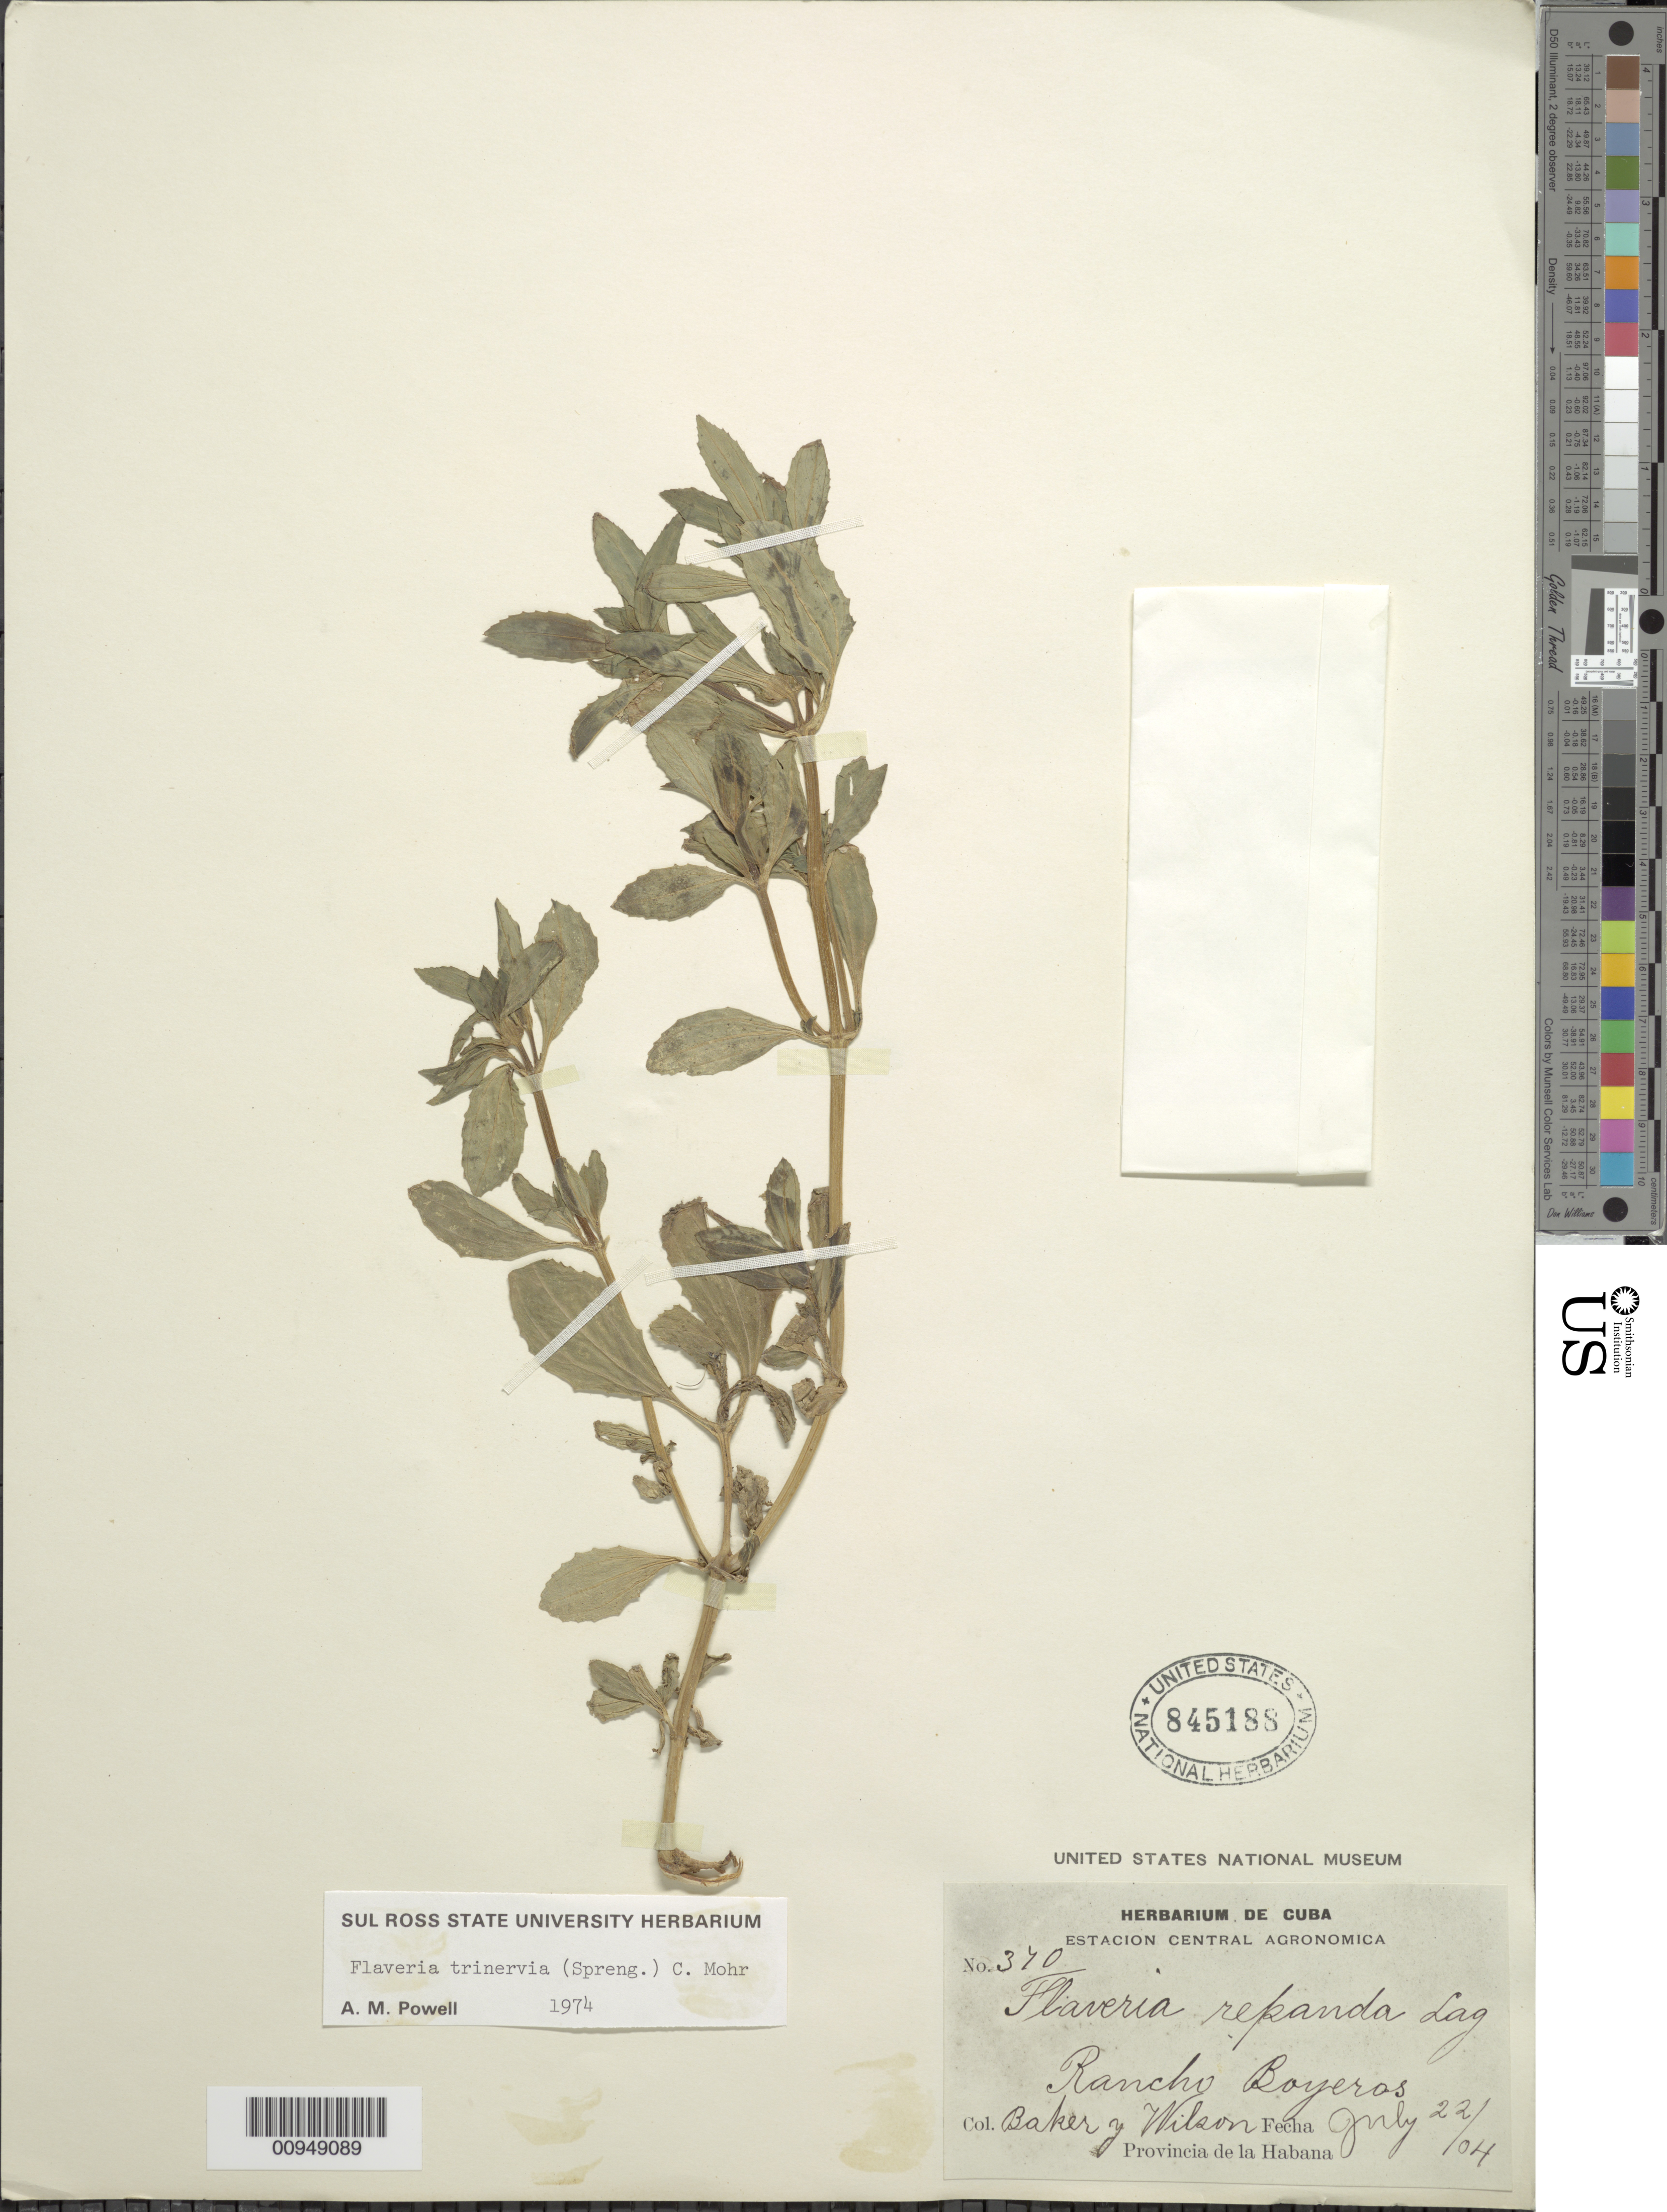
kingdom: Plantae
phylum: Tracheophyta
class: Magnoliopsida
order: Asterales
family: Asteraceae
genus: Flaveria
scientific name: Flaveria trinervia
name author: (Spreng.) C. Mohr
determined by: Powell, A. M.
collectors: C. F. Baker & -- Wilson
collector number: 370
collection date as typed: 22 Jul 1904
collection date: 1904-07-22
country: Cuba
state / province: La Habana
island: Cuba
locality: Rancho Boyeros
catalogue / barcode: US 845188